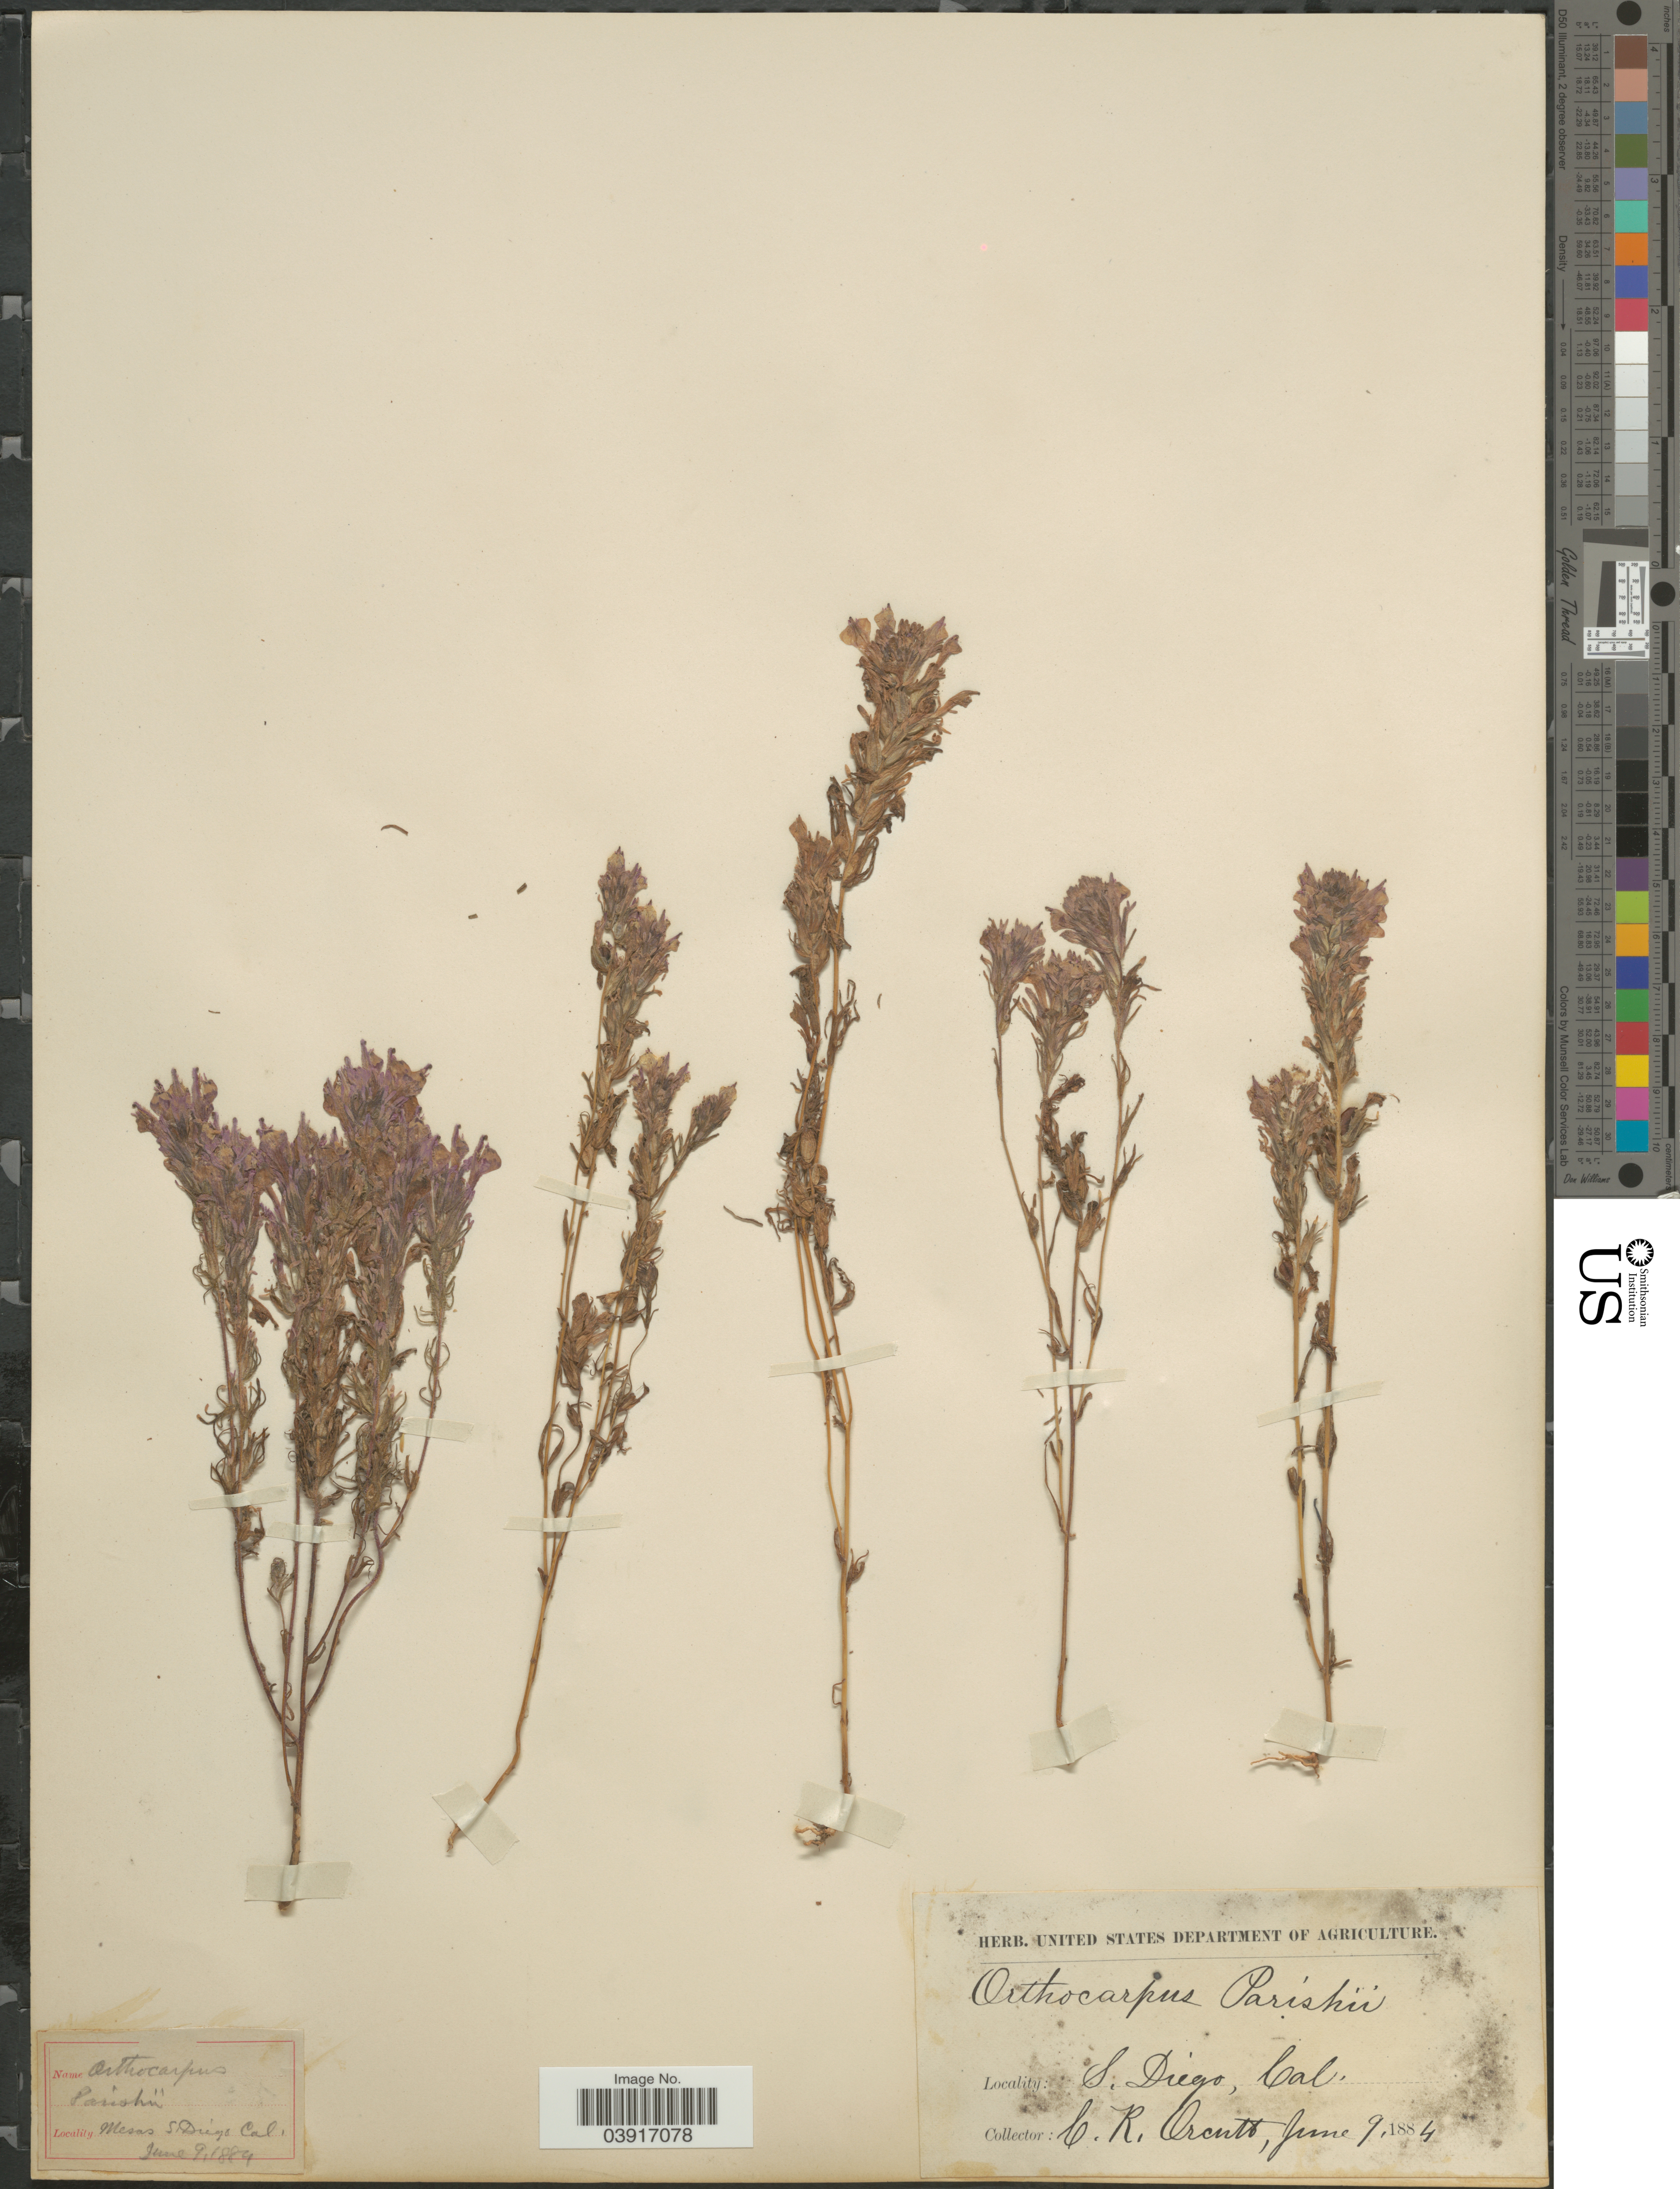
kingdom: Plantae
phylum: Tracheophyta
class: Magnoliopsida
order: Lamiales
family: Orobanchaceae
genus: Orthocarpus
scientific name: Orthocarpus densiflorus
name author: Benth.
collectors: C. R. Orcutt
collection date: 1884-06-09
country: United States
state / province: California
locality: Mesas, S. Diego.